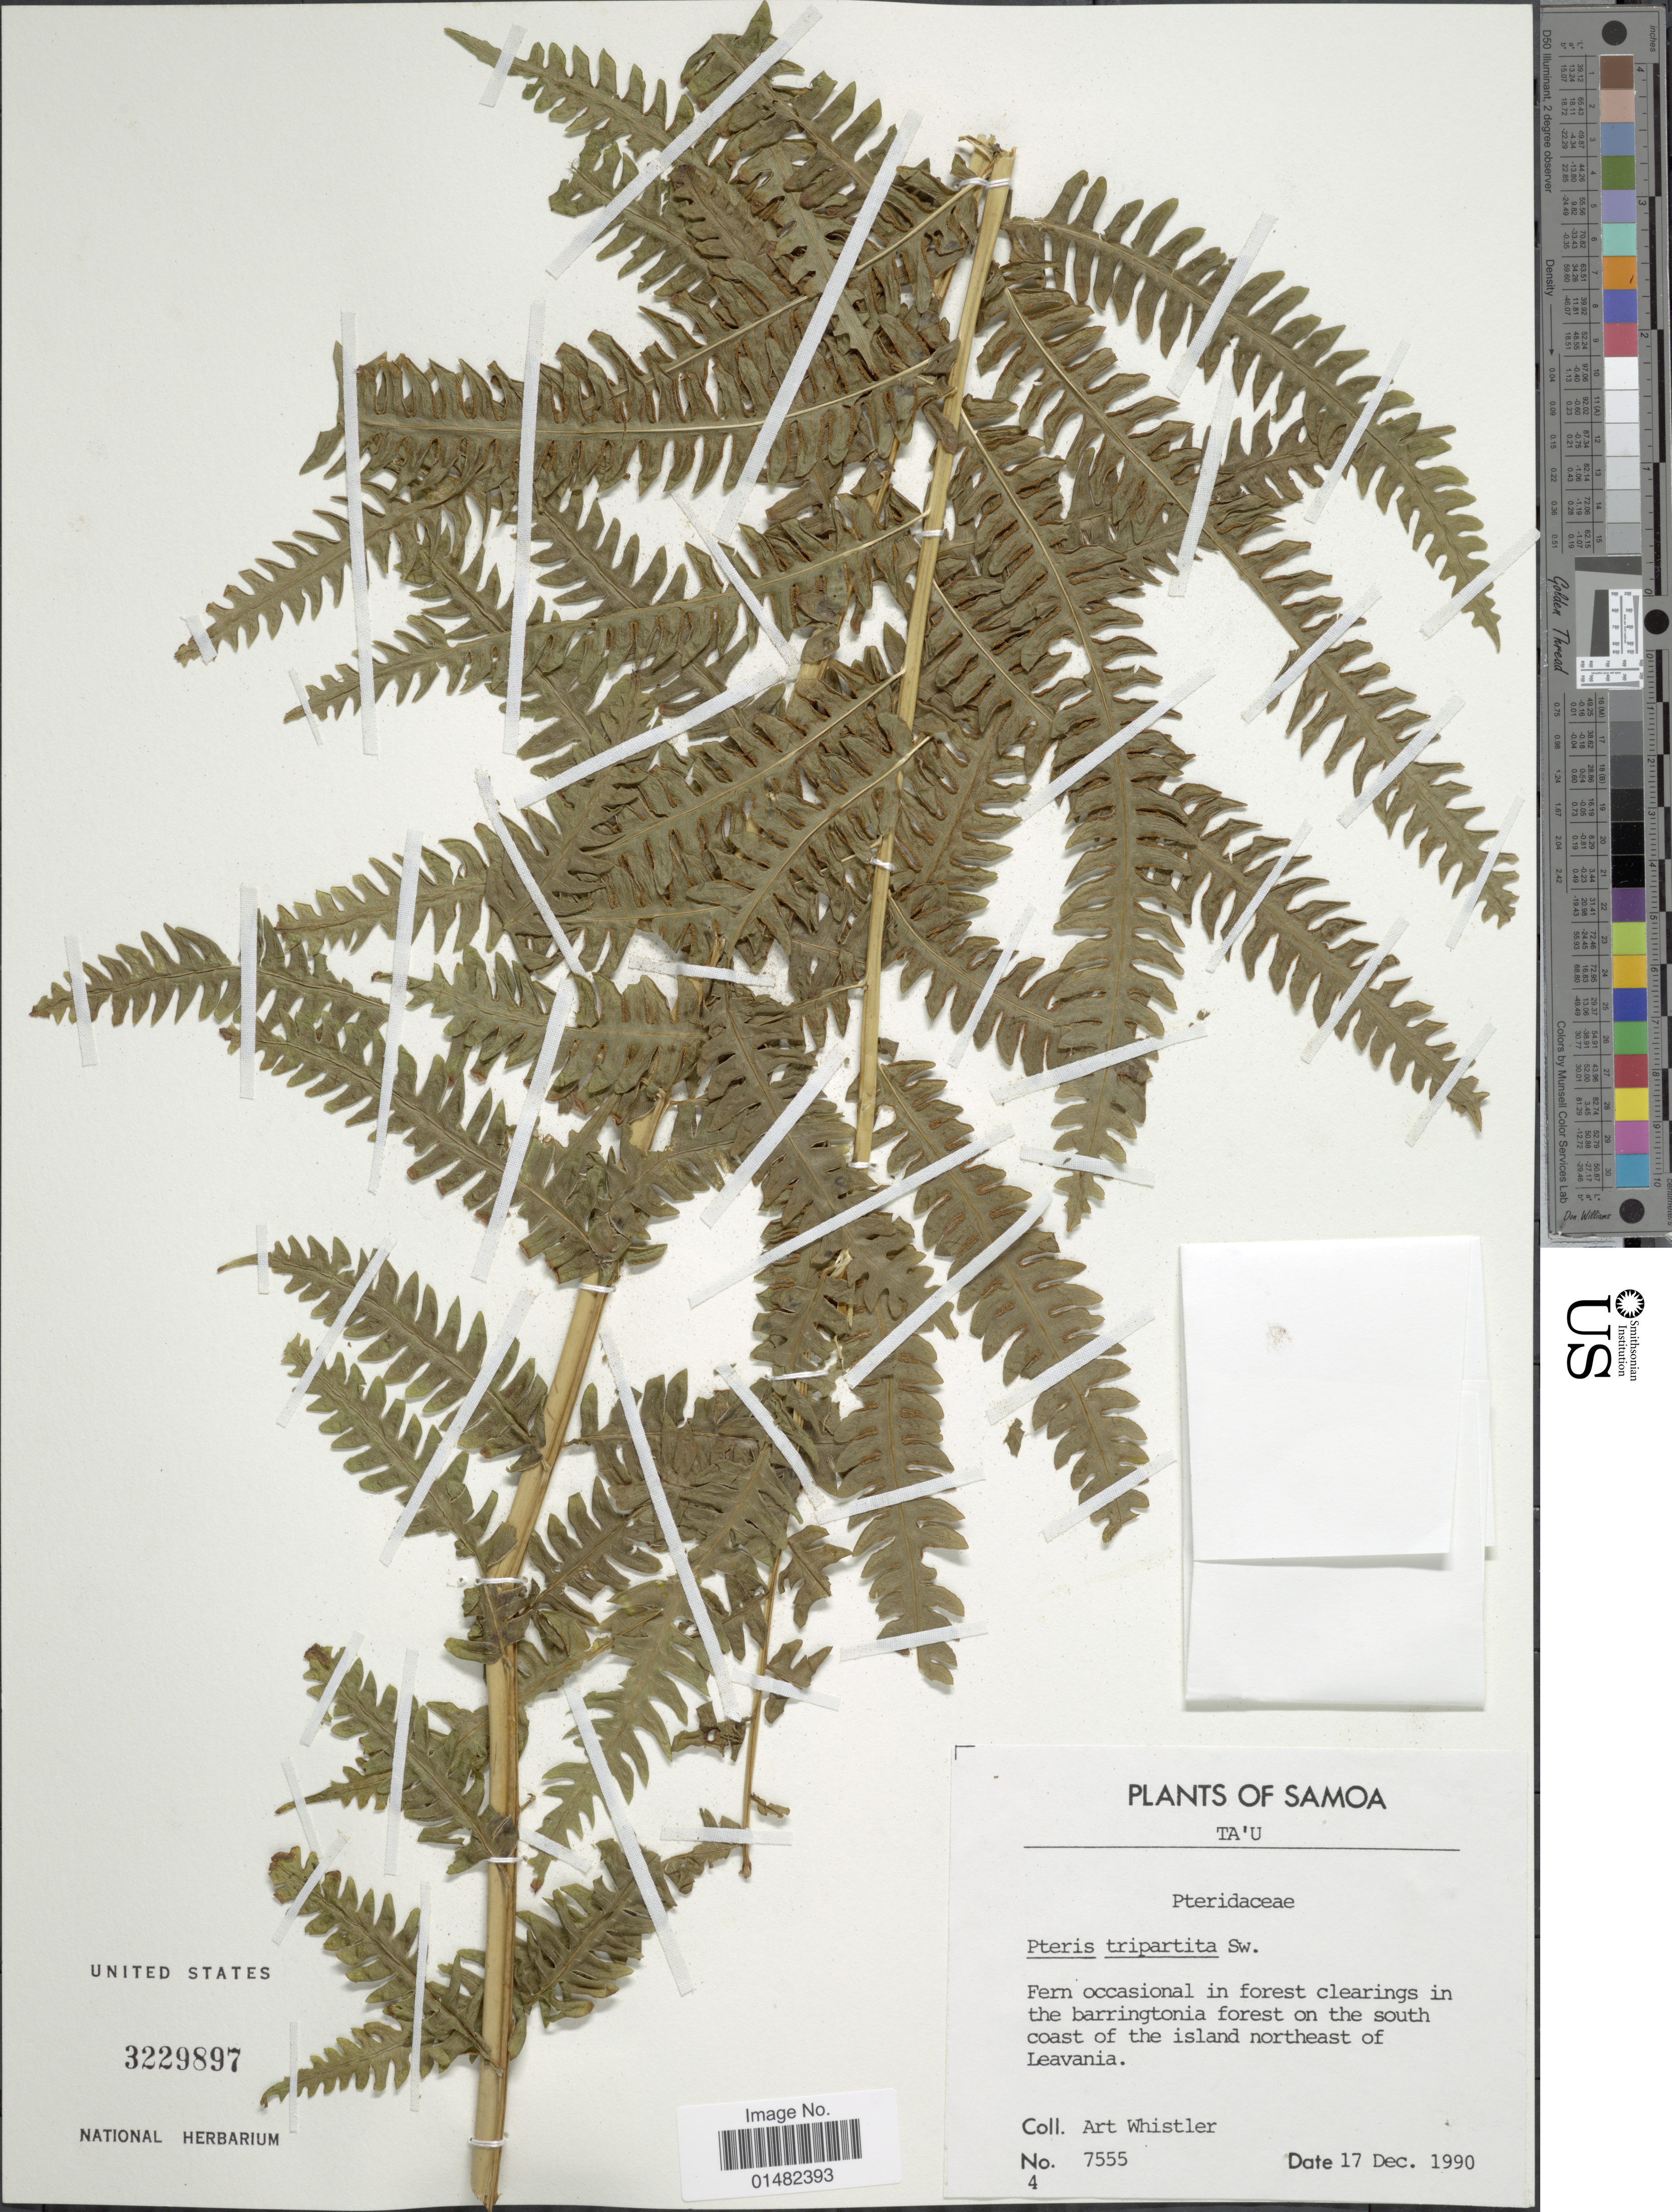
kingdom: Plantae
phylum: Tracheophyta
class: Polypodiopsida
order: Polypodiales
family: Pteridaceae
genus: Pteris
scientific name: Pteris tripartita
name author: Sw.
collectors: A. Whistler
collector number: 7555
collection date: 1990-12-17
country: American Samoa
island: Ta'u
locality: Ta'u, Fern occasional in forest clearings in the barringtonia forest on the south coast of the island northeast of Leavania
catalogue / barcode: US 3229897